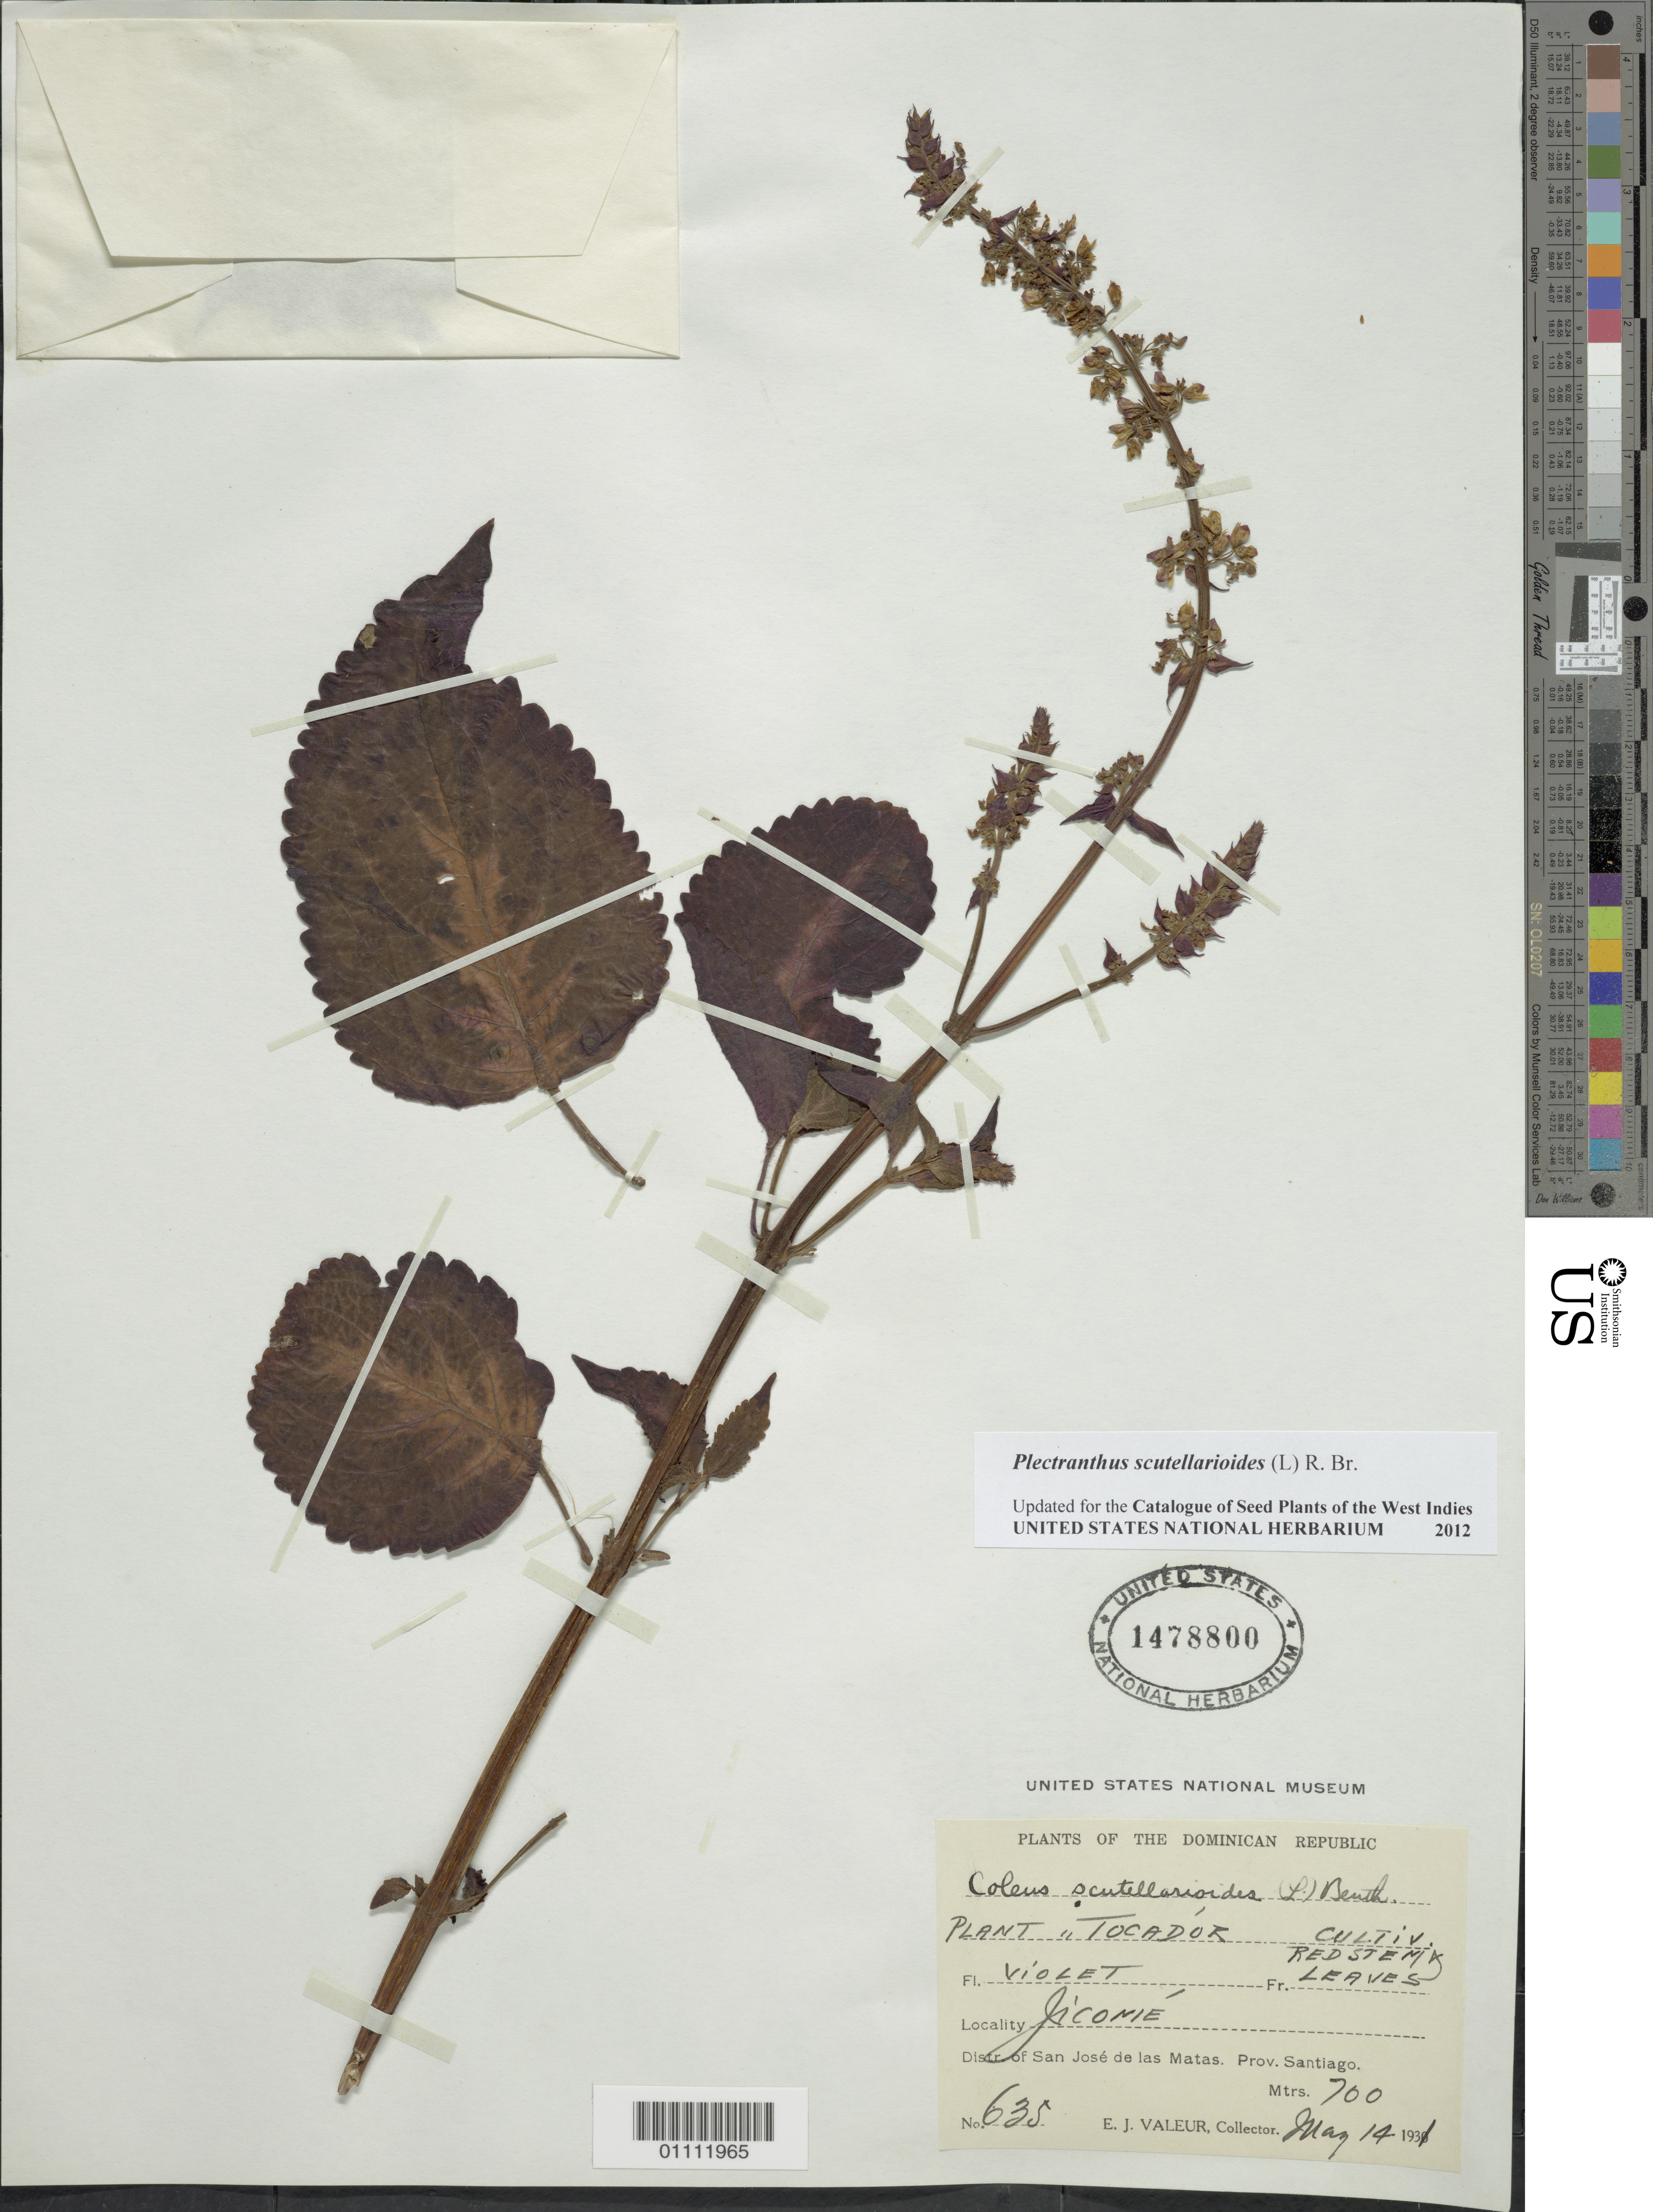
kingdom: Plantae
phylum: Tracheophyta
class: Magnoliopsida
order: Lamiales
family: Lamiaceae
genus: Plectranthus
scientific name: Plectranthus scutellarioides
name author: (L.) R. Br.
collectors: E. Valeur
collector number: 635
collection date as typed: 14 May 1931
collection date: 1931-05-14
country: Dominican Republic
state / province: Santiago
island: Hispaniola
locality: Dist. San José de las Matas, Jicomé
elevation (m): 700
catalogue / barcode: US 1478800